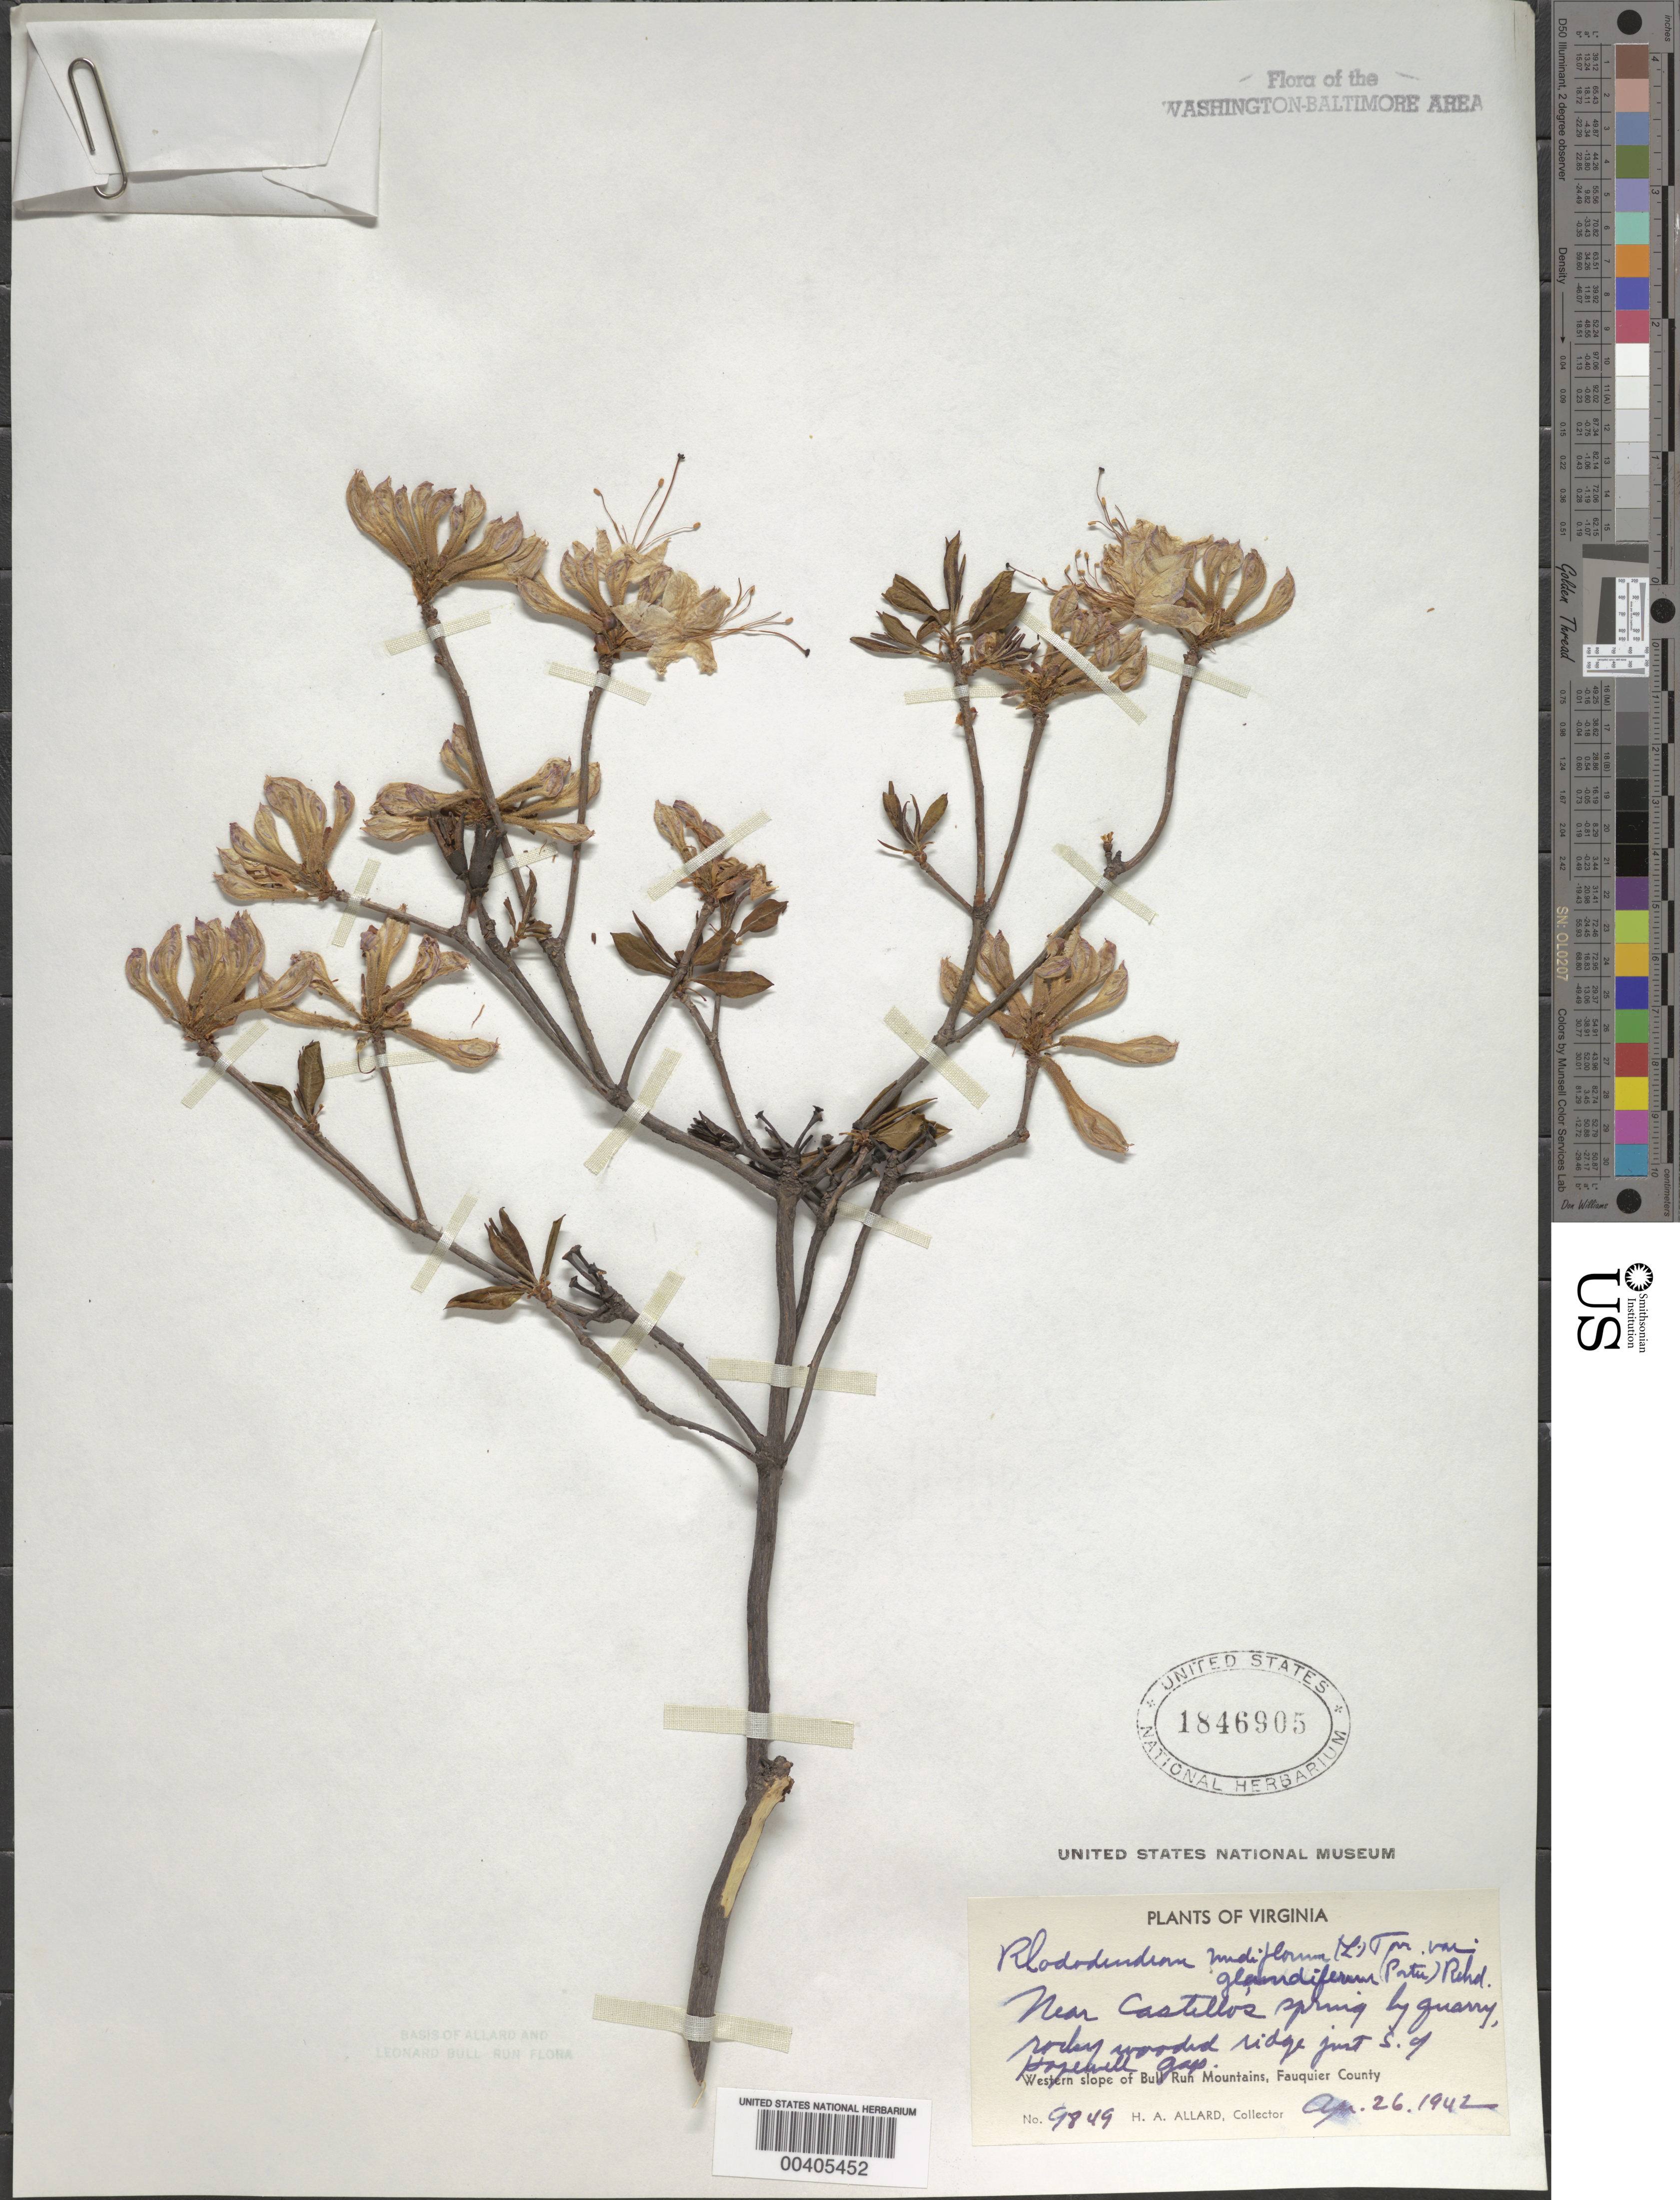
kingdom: Plantae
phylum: Tracheophyta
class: Magnoliopsida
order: Ericales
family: Ericaceae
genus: Rhododendron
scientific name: Rhododendron periclymenoides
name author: (Michx.) Shinners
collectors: H. A. Allard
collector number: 9849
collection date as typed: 26 Apr 1942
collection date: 1942-04-26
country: United States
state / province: Virginia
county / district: Fauquier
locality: South of Hopewell Gap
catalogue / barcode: US 1846905